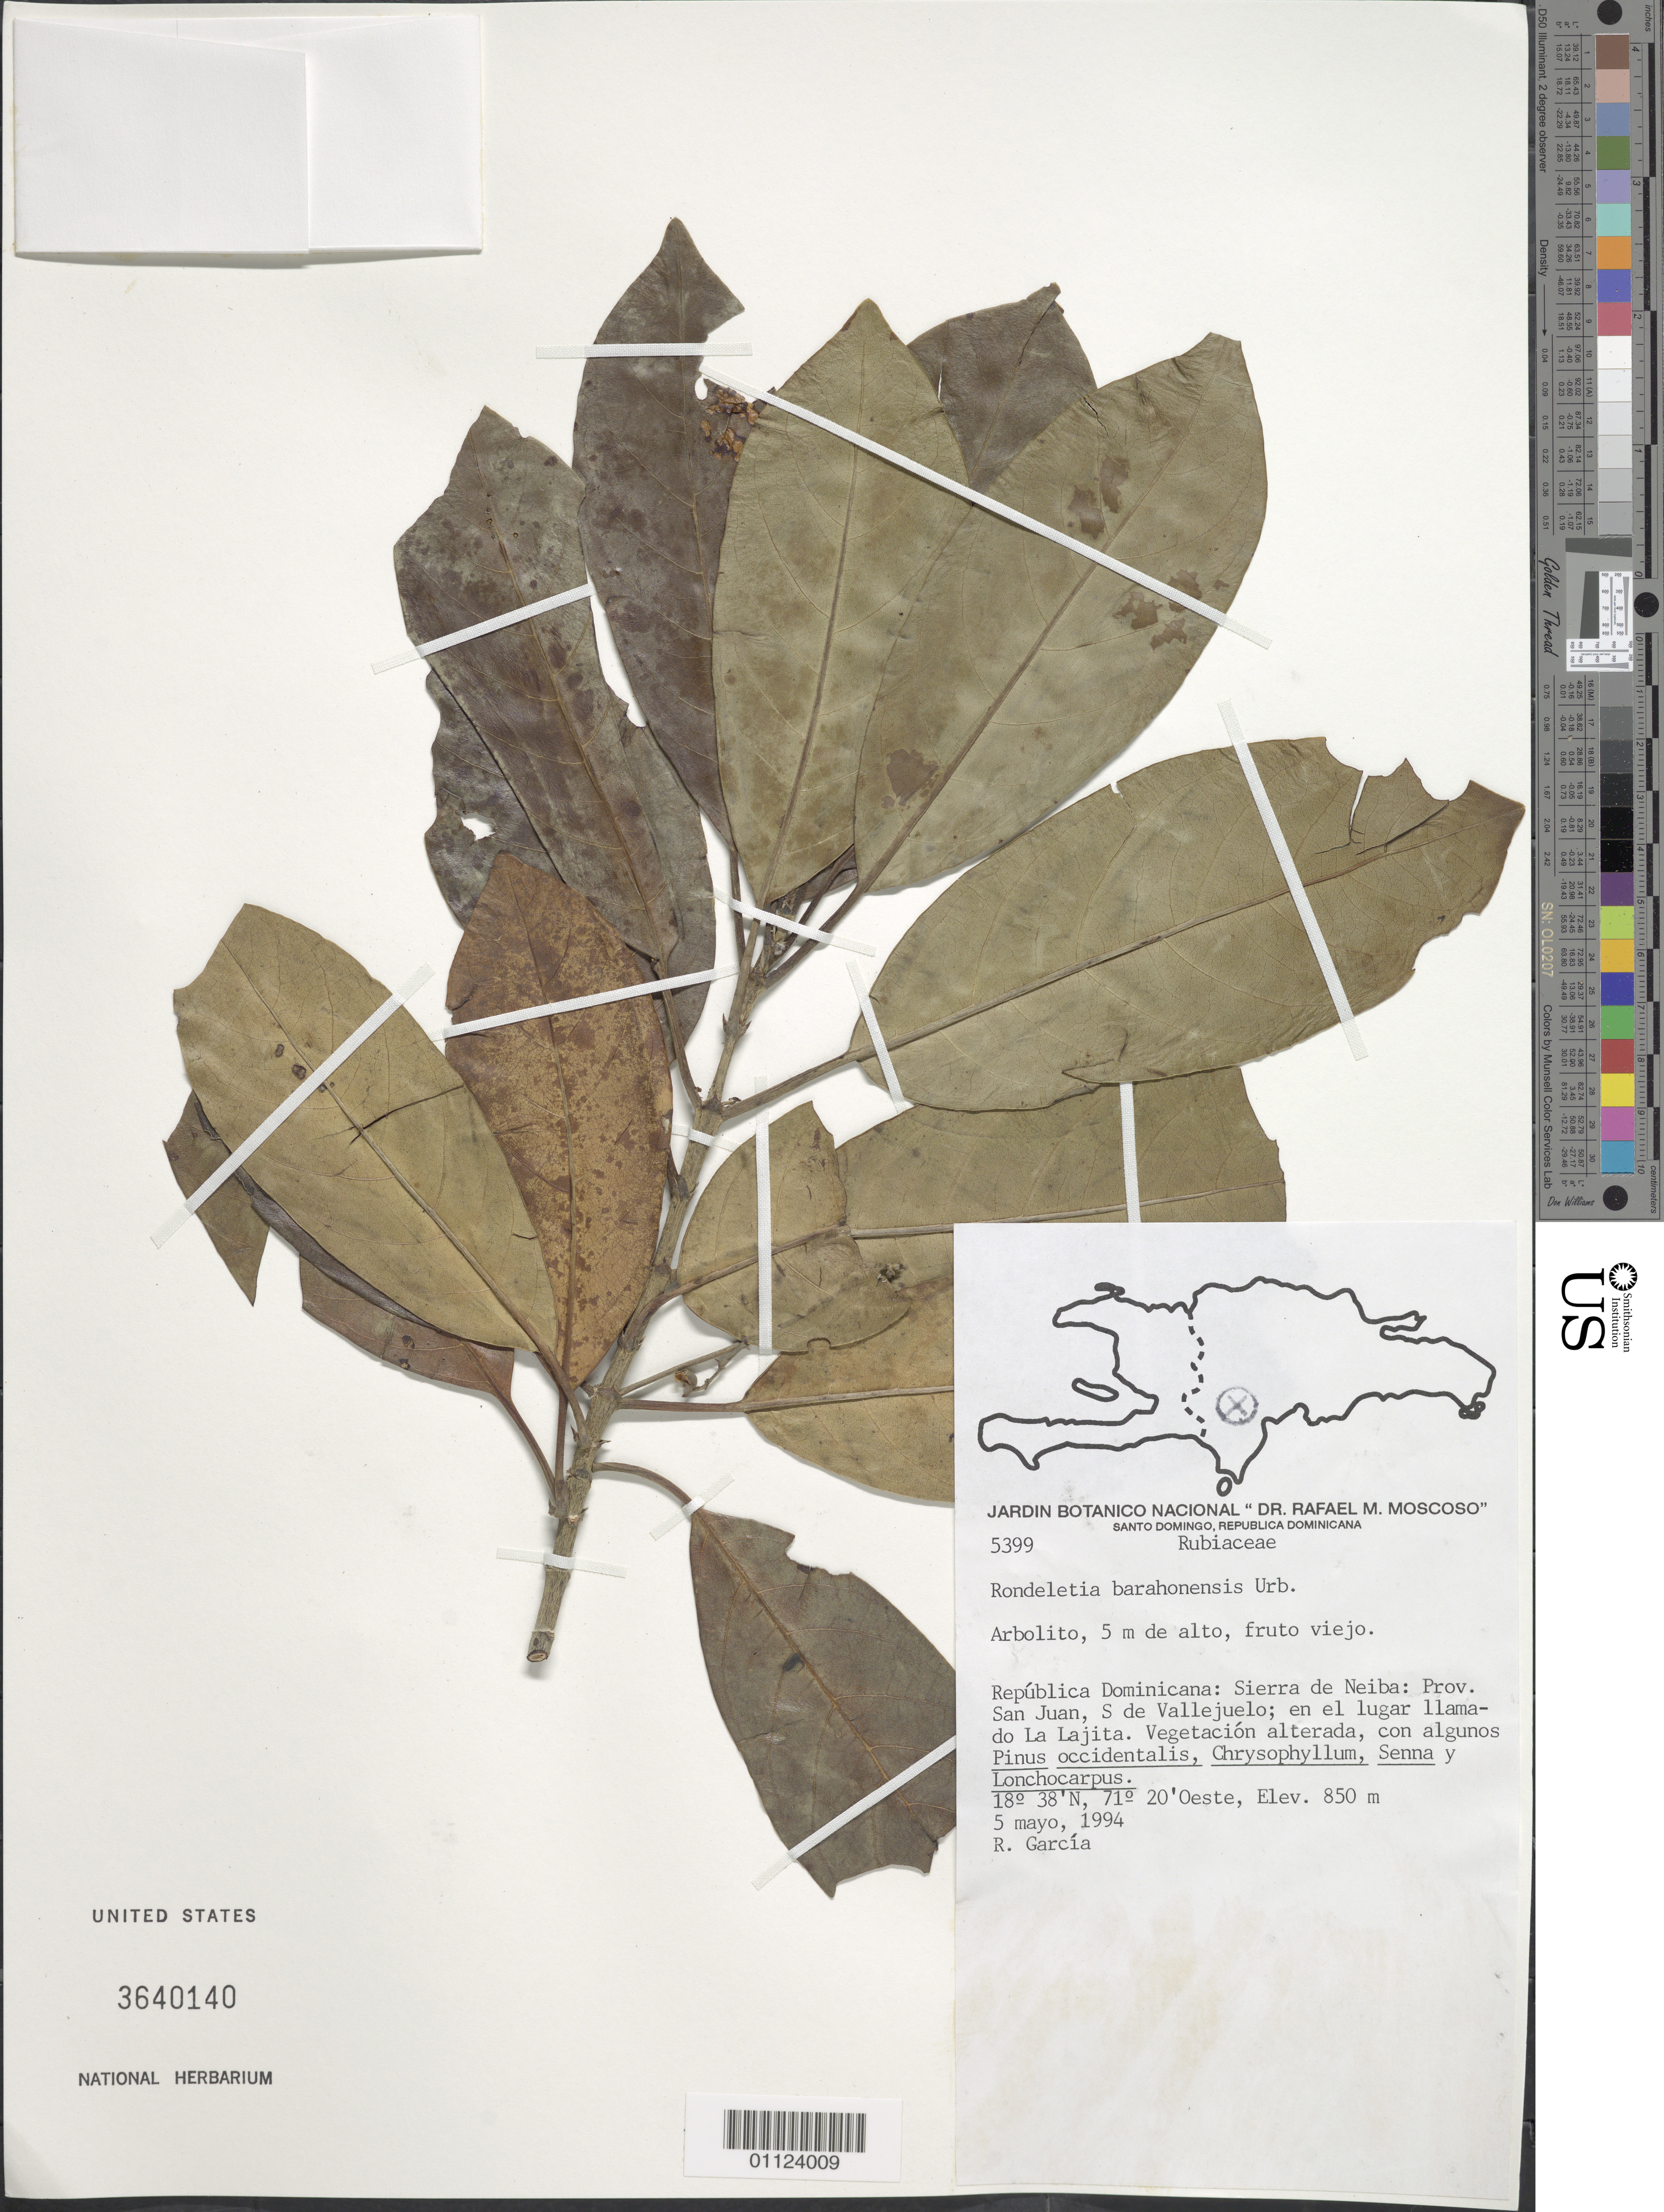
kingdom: Plantae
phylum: Tracheophyta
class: Magnoliopsida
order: Gentianales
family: Rubiaceae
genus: Rondeletia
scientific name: Rondeletia barahonensis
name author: Urb.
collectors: R. G. García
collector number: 5399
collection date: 1994-05-05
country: Dominican Republic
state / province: San Juan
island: Hispaniola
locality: Sierra de Neiba, S de Vallejuelo; en el lugar llamado La Lajita.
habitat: Vegetación alterada, con algunos Pinus occidentalis, Chrysophyllum, Senna y Lonchocarpus.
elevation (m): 850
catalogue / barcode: US 3640140